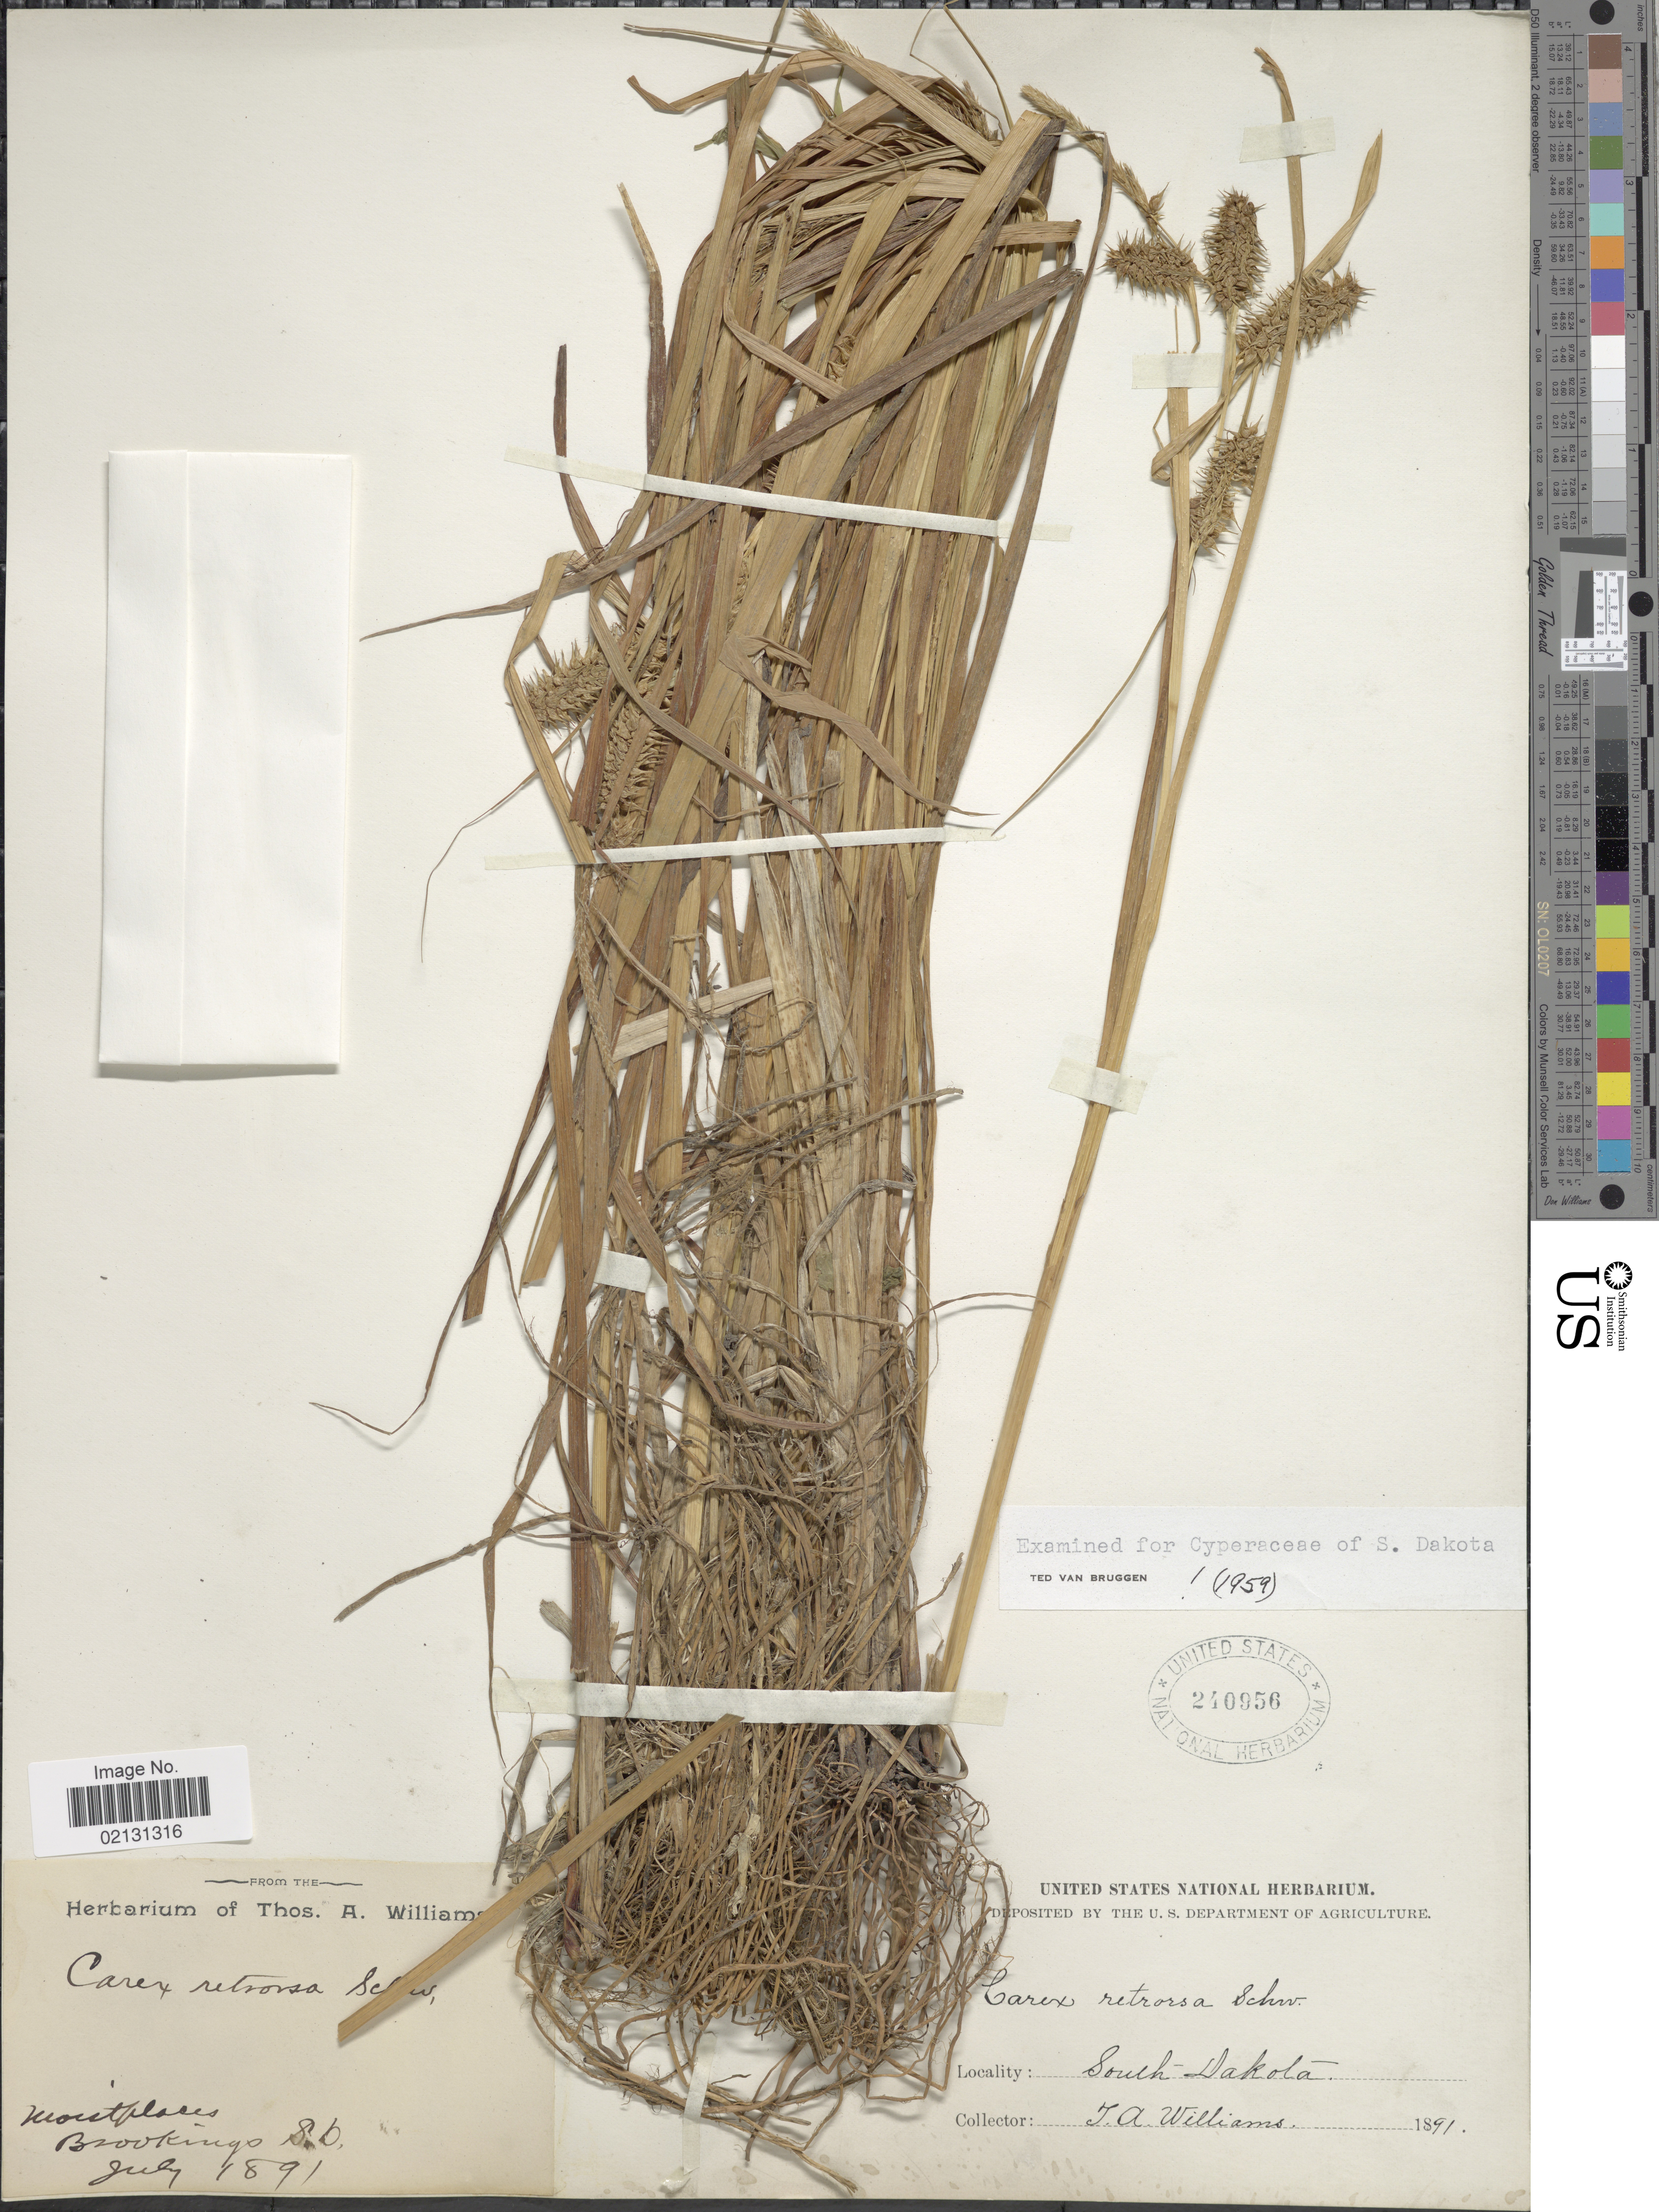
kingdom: Plantae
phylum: Tracheophyta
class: Liliopsida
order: Poales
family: Cyperaceae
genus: Carex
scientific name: Carex retrorsa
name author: Schwein.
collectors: T. A. Williams (herbarium)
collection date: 1891-07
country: United States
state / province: South Dakota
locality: Moist places, Brookings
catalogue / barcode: US 240956